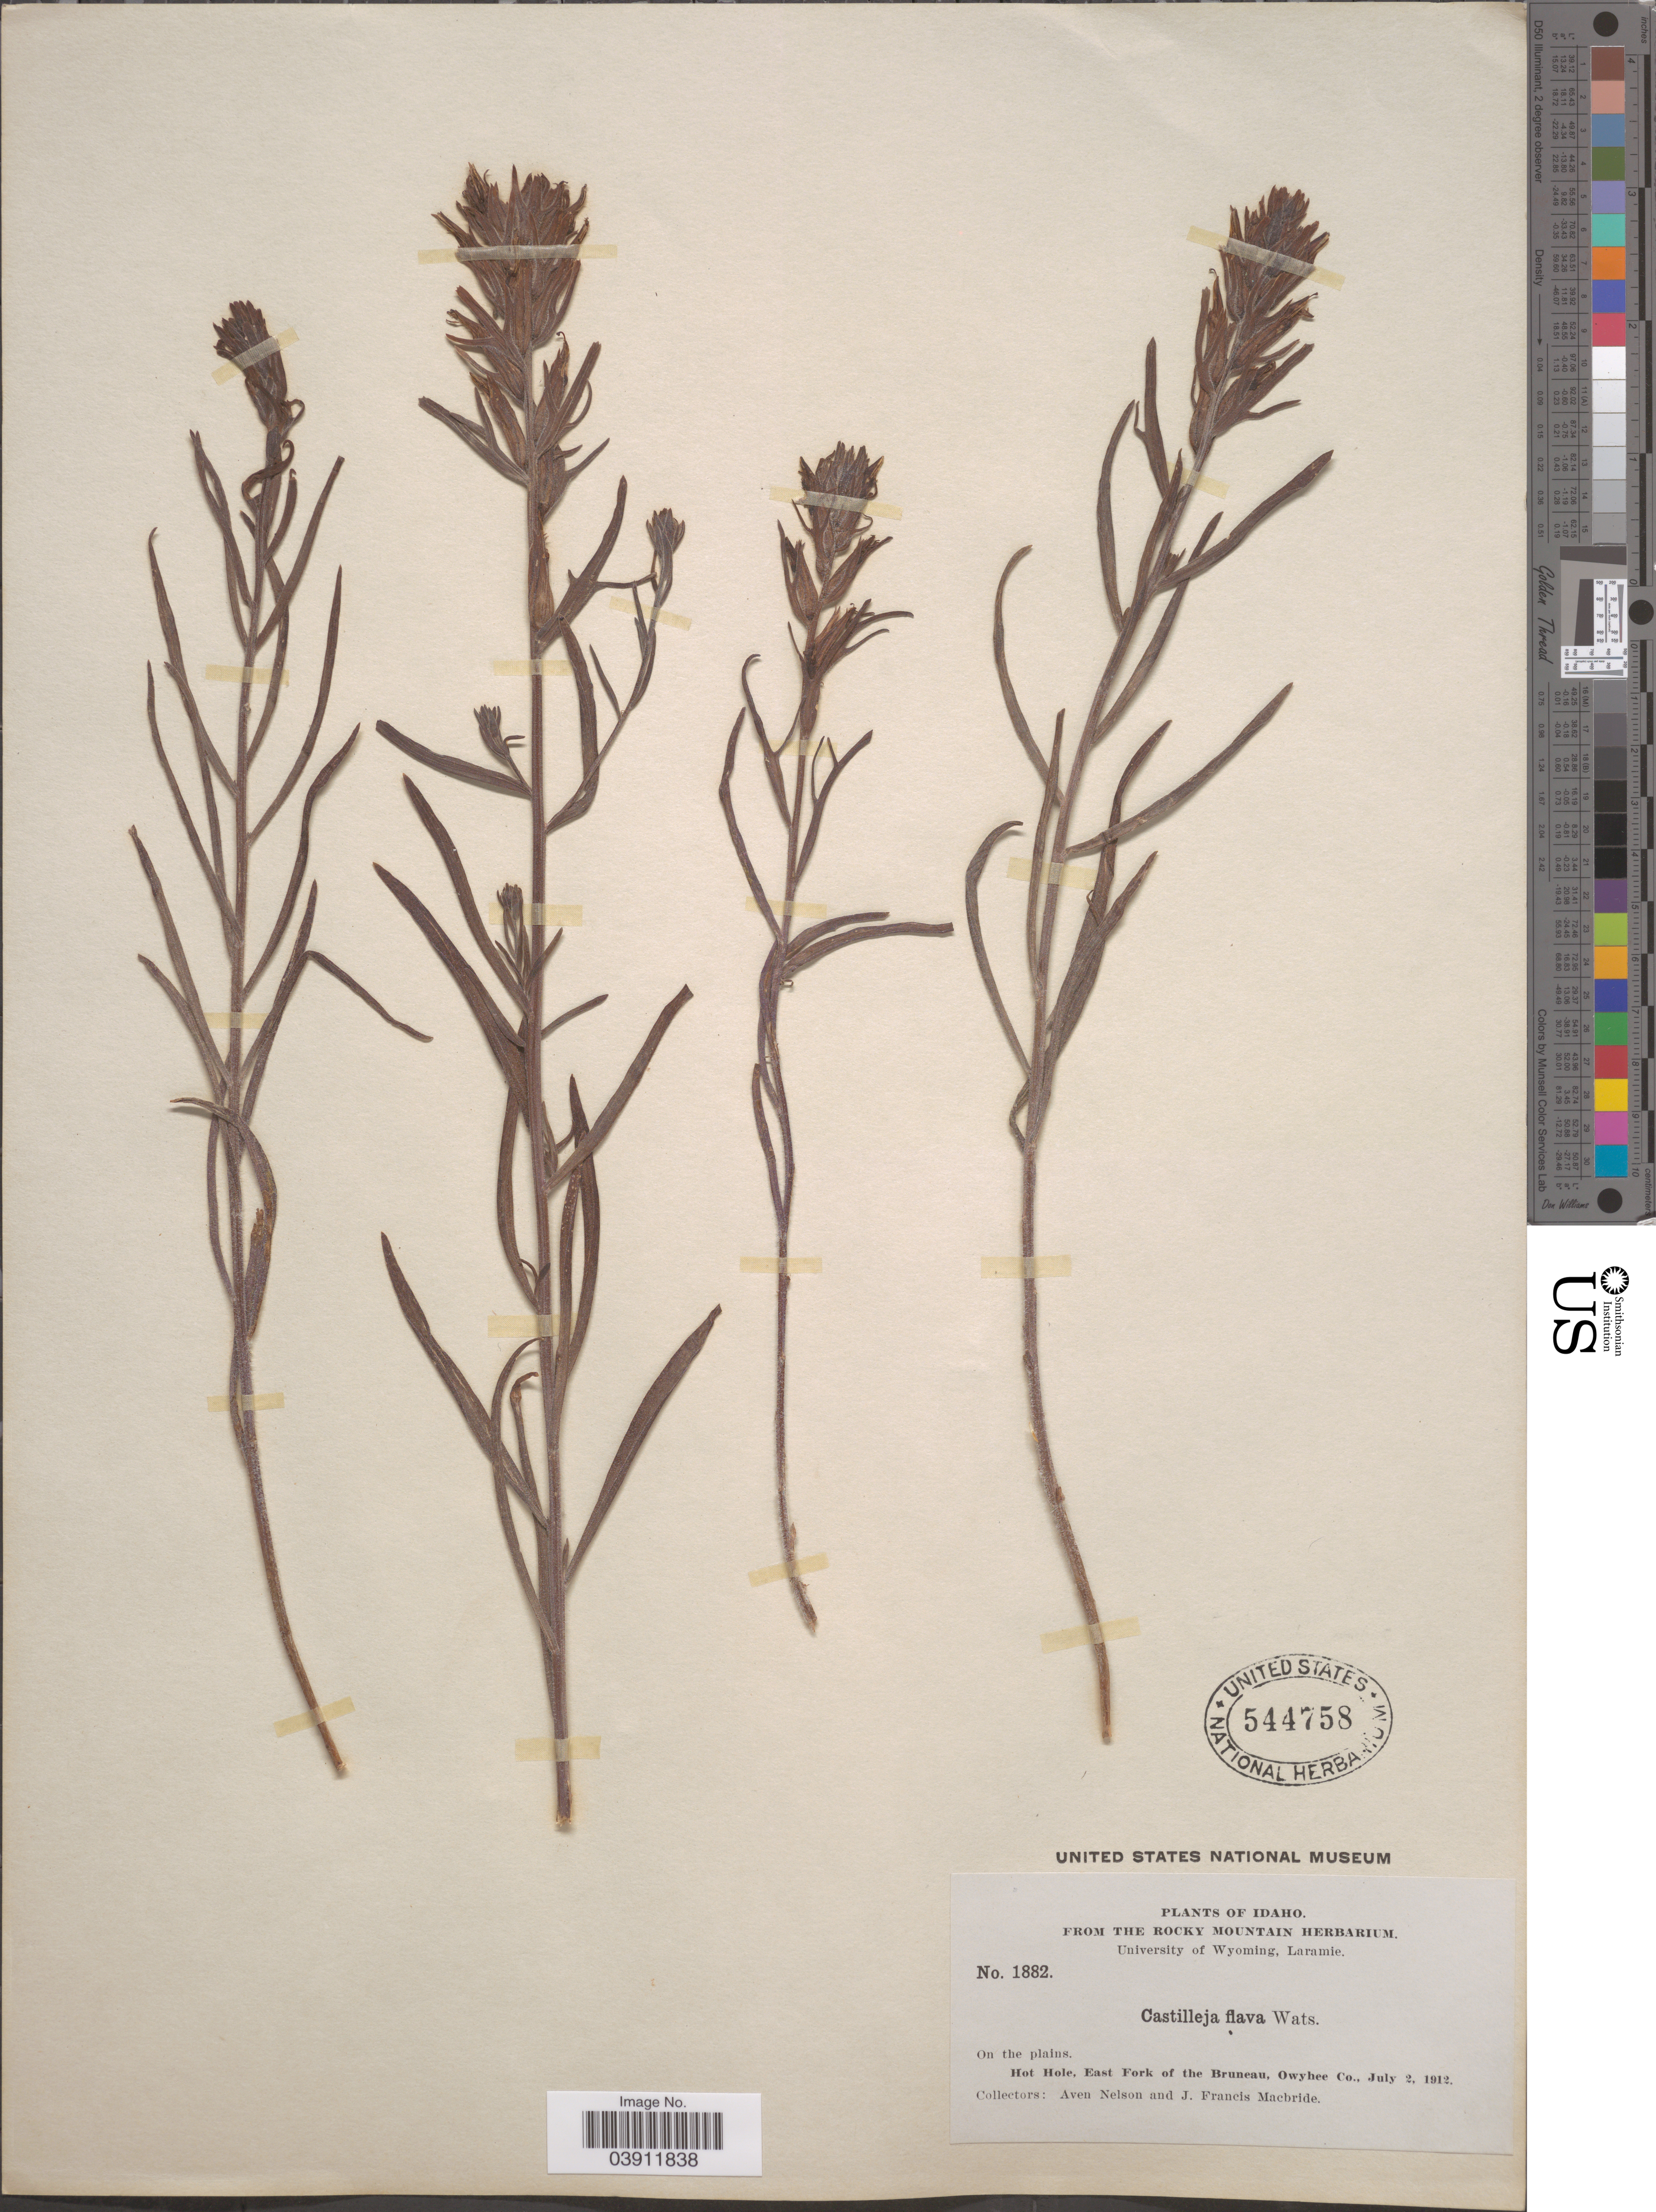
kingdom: Plantae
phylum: Tracheophyta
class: Magnoliopsida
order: Lamiales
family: Orobanchaceae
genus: Castilleja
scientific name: Castilleja flava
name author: S. Watson in C. King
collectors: A. Nelson & J. F. Macbride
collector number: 1882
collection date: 1912-07-02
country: United States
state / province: Idaho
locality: Hot Hole, East Fork of the Bruneau, Owyhee Co.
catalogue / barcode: US 544758